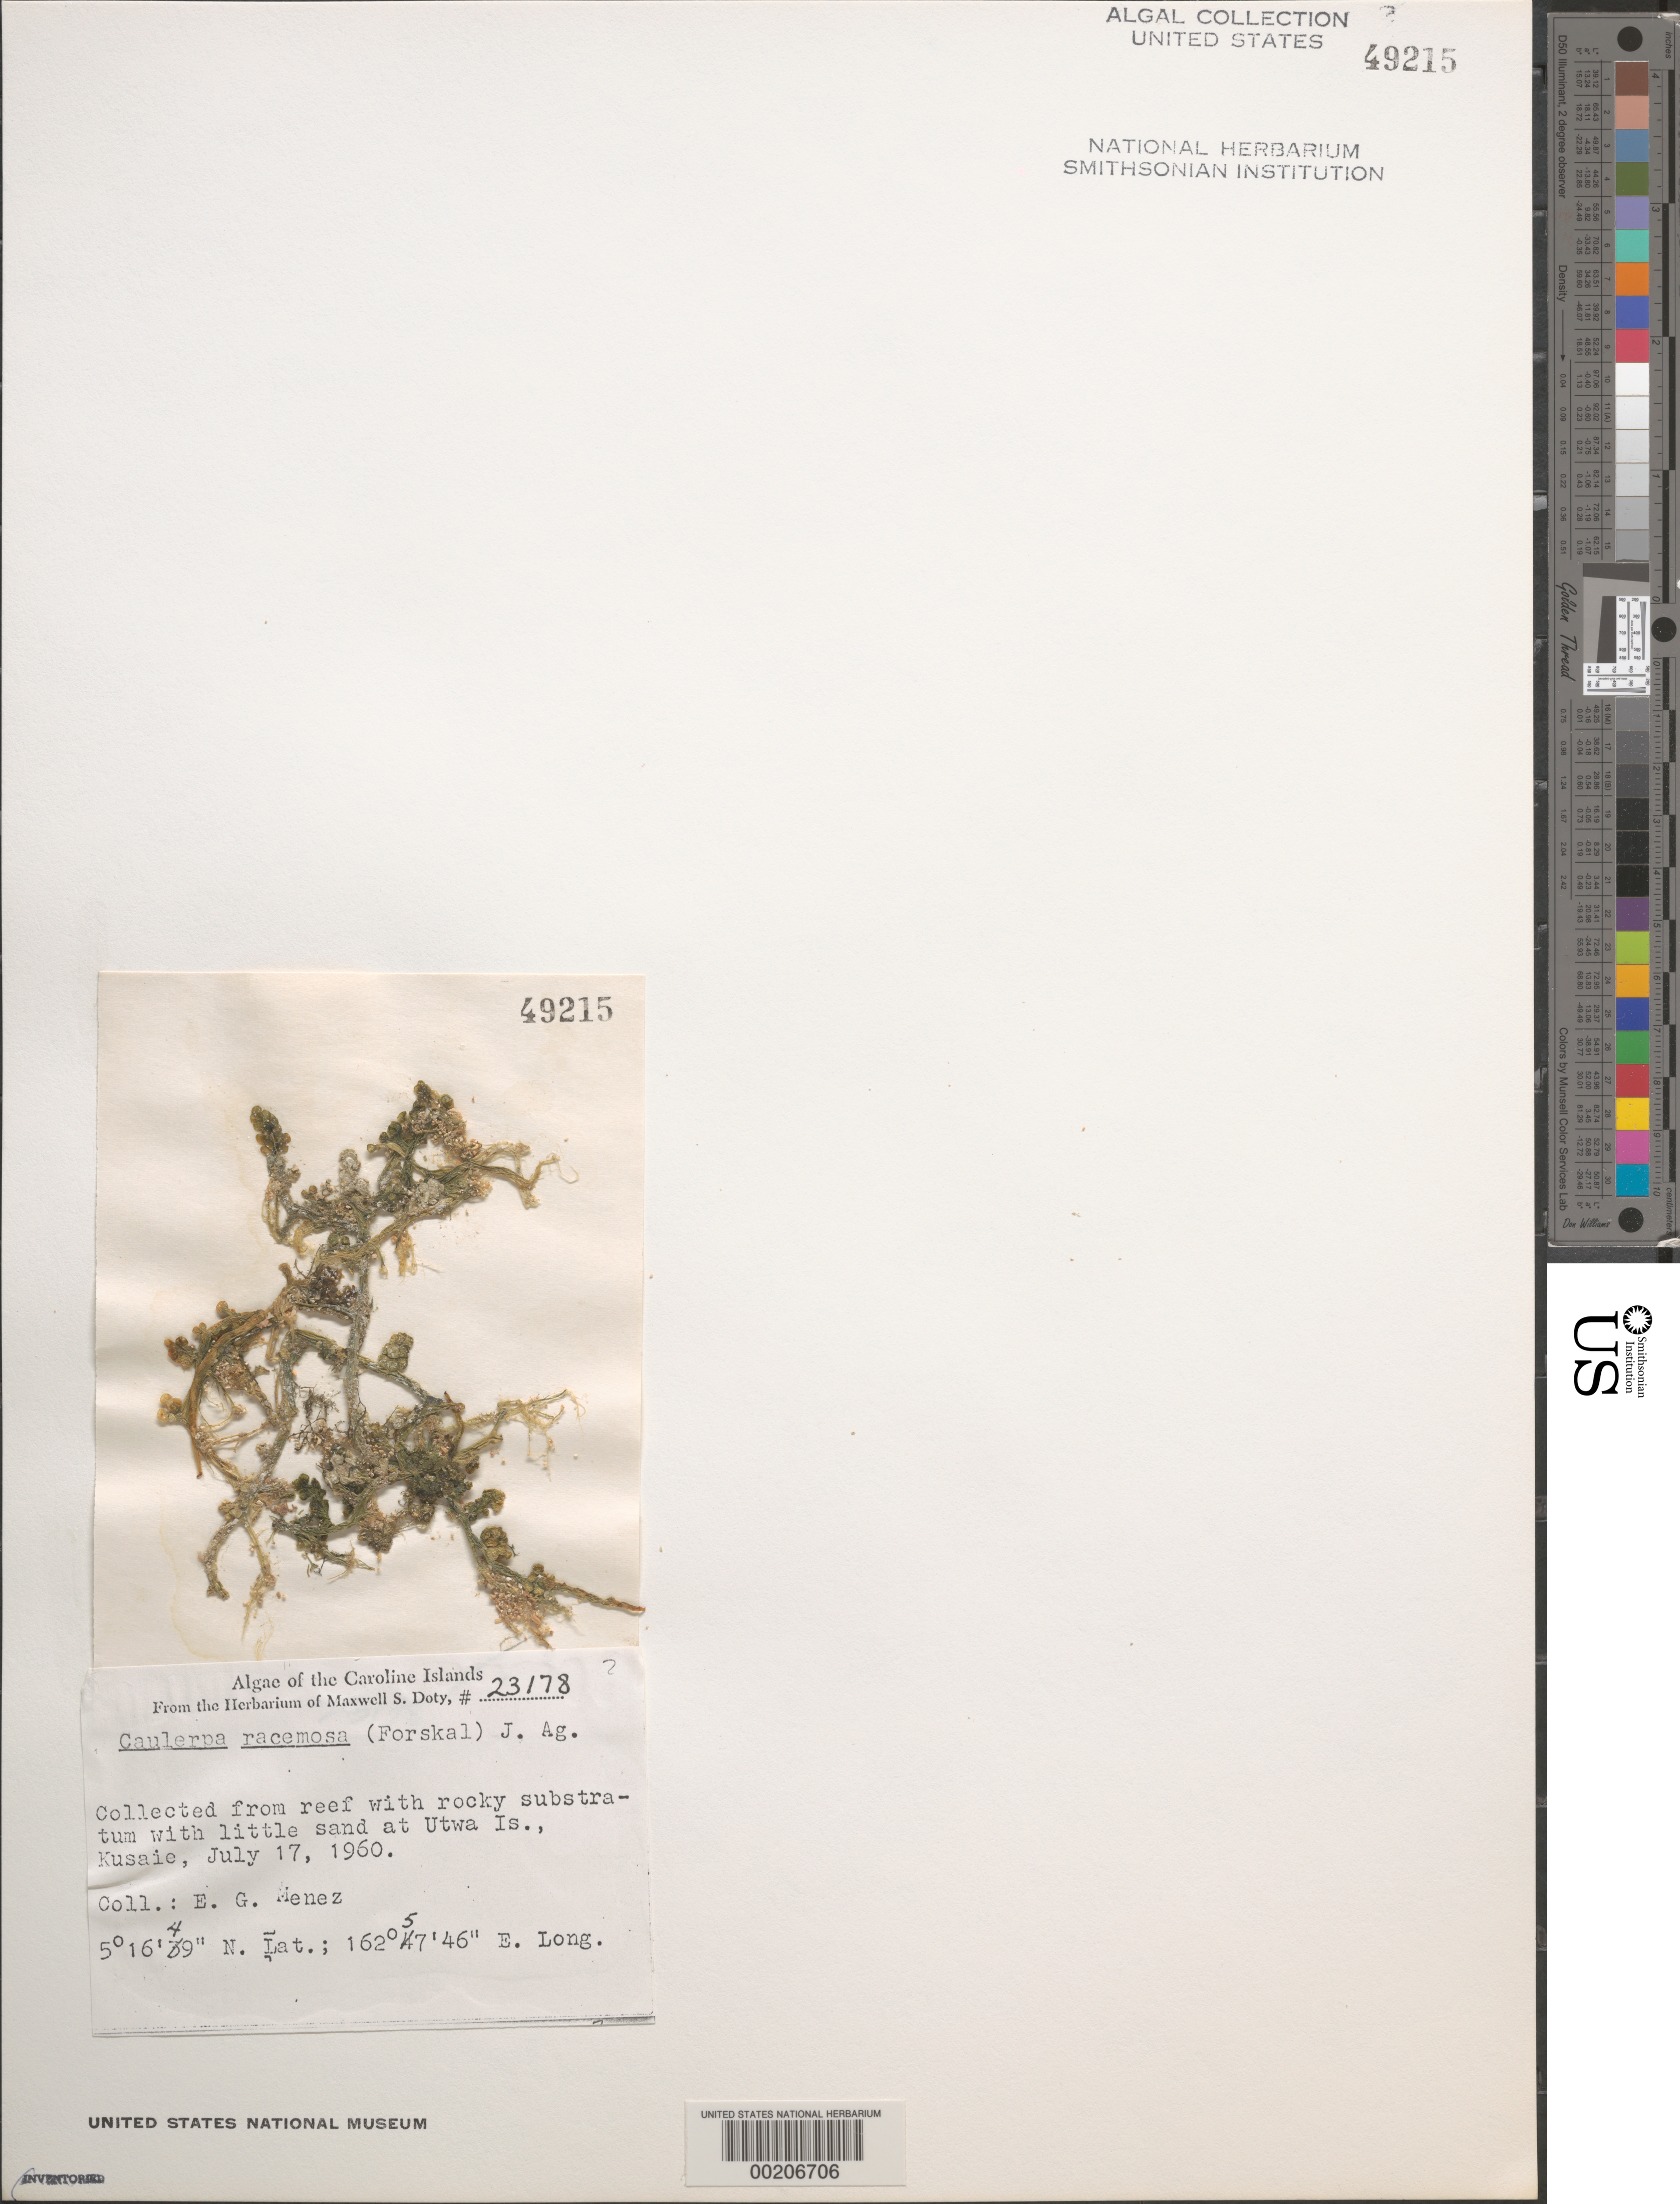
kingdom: Plantae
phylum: Chlorophyta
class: Ulvophyceae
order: Bryopsidales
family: Caulerpaceae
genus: Caulerpa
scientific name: Caulerpa racemosa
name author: (Forssk.) J. Agardh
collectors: Meñez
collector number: MSD 23178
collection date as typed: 17 Jul 1960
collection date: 1960-07-17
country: Micronesia, Federated States of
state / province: Kosrae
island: Utwa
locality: Utwa Island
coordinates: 5 16' 49" N, 162 57' 46" E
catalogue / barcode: US 49215